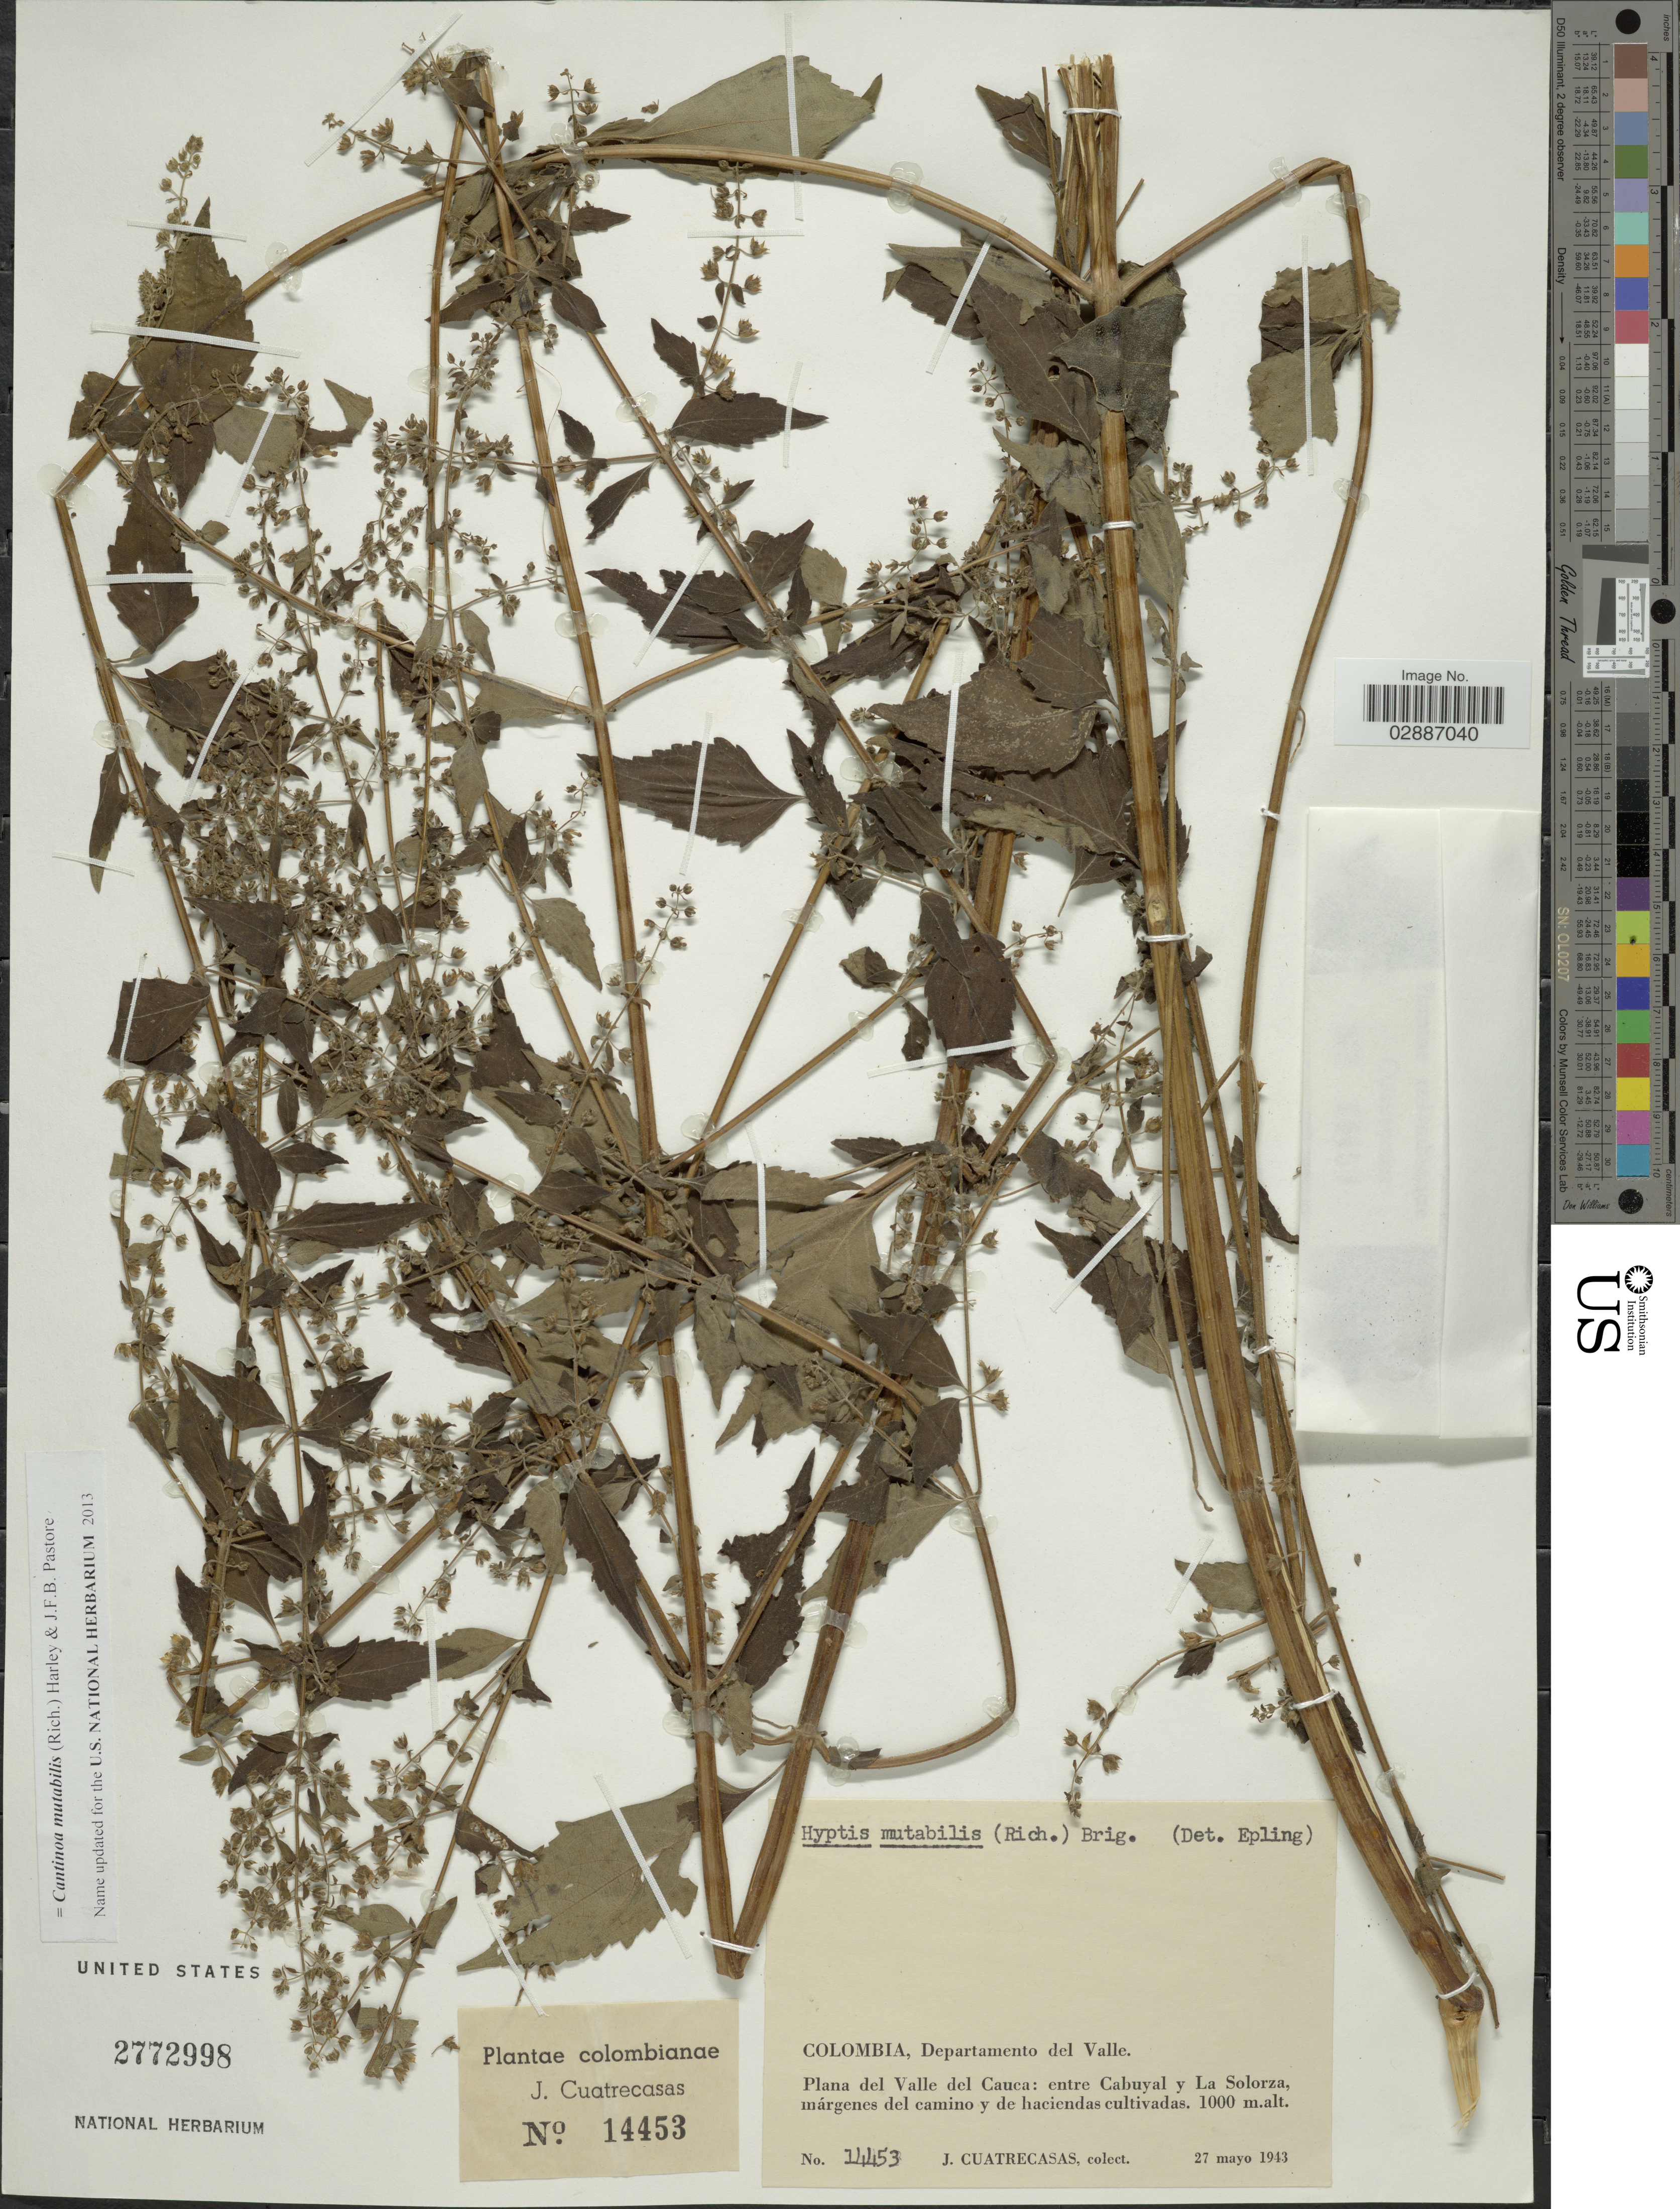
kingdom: Plantae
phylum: Tracheophyta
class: Magnoliopsida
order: Lamiales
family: Lamiaceae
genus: Cantinoa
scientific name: Cantinoa mutabilis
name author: (Epling) Harley & J.F.B. Pastore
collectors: J. Cuatrecasas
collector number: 14453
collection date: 1943-05-27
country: Colombia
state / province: Valle del Cauca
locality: Departamento del Valle. Plana del Valle del Cauca: entre Cabuyal y La Solorza.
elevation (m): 1000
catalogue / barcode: US 2772998